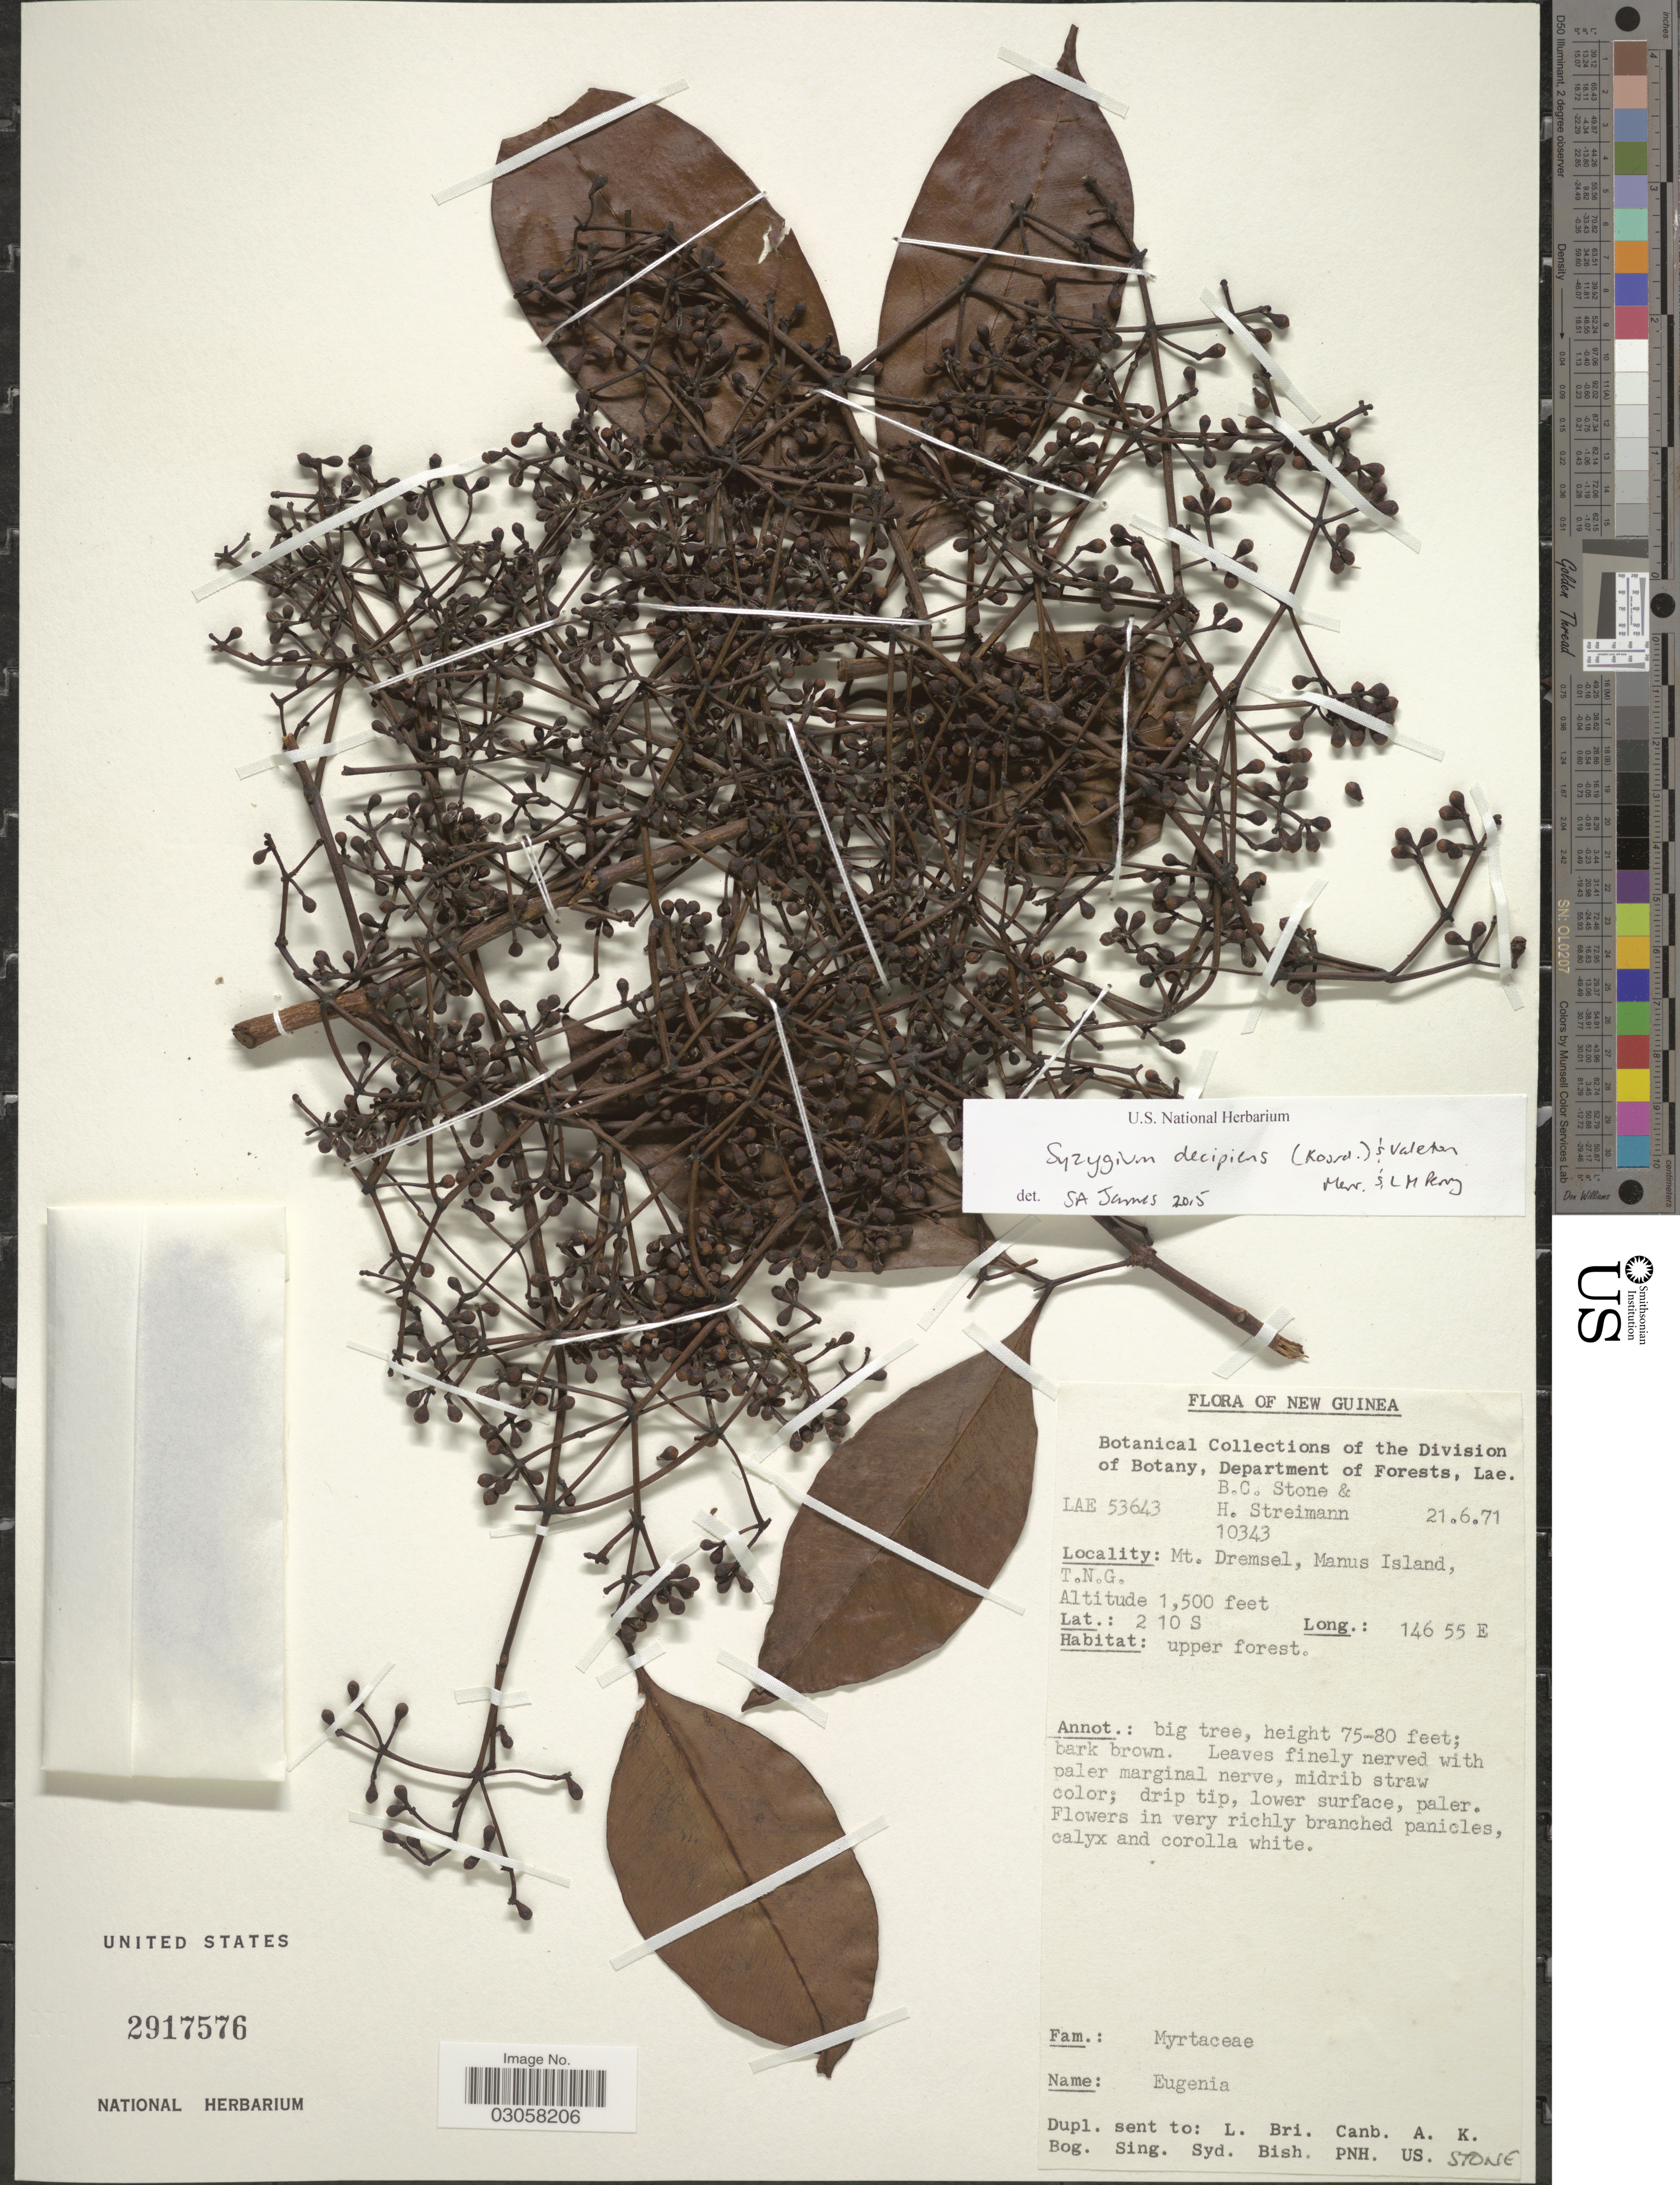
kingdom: Plantae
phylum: Tracheophyta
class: Magnoliopsida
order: Myrtales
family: Myrtaceae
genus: Syzygium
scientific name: Syzygium decipiens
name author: (Koords. & Valeton) Merr. & L.M. Perry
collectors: B. C. Stone & H. Streimann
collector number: LAE5 3643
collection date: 1971-06-21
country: Papua New Guinea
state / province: Manus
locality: New Guinea. Mt. Dremsel, Manus Island, T. N. G.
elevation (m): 457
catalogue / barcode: US 2917576